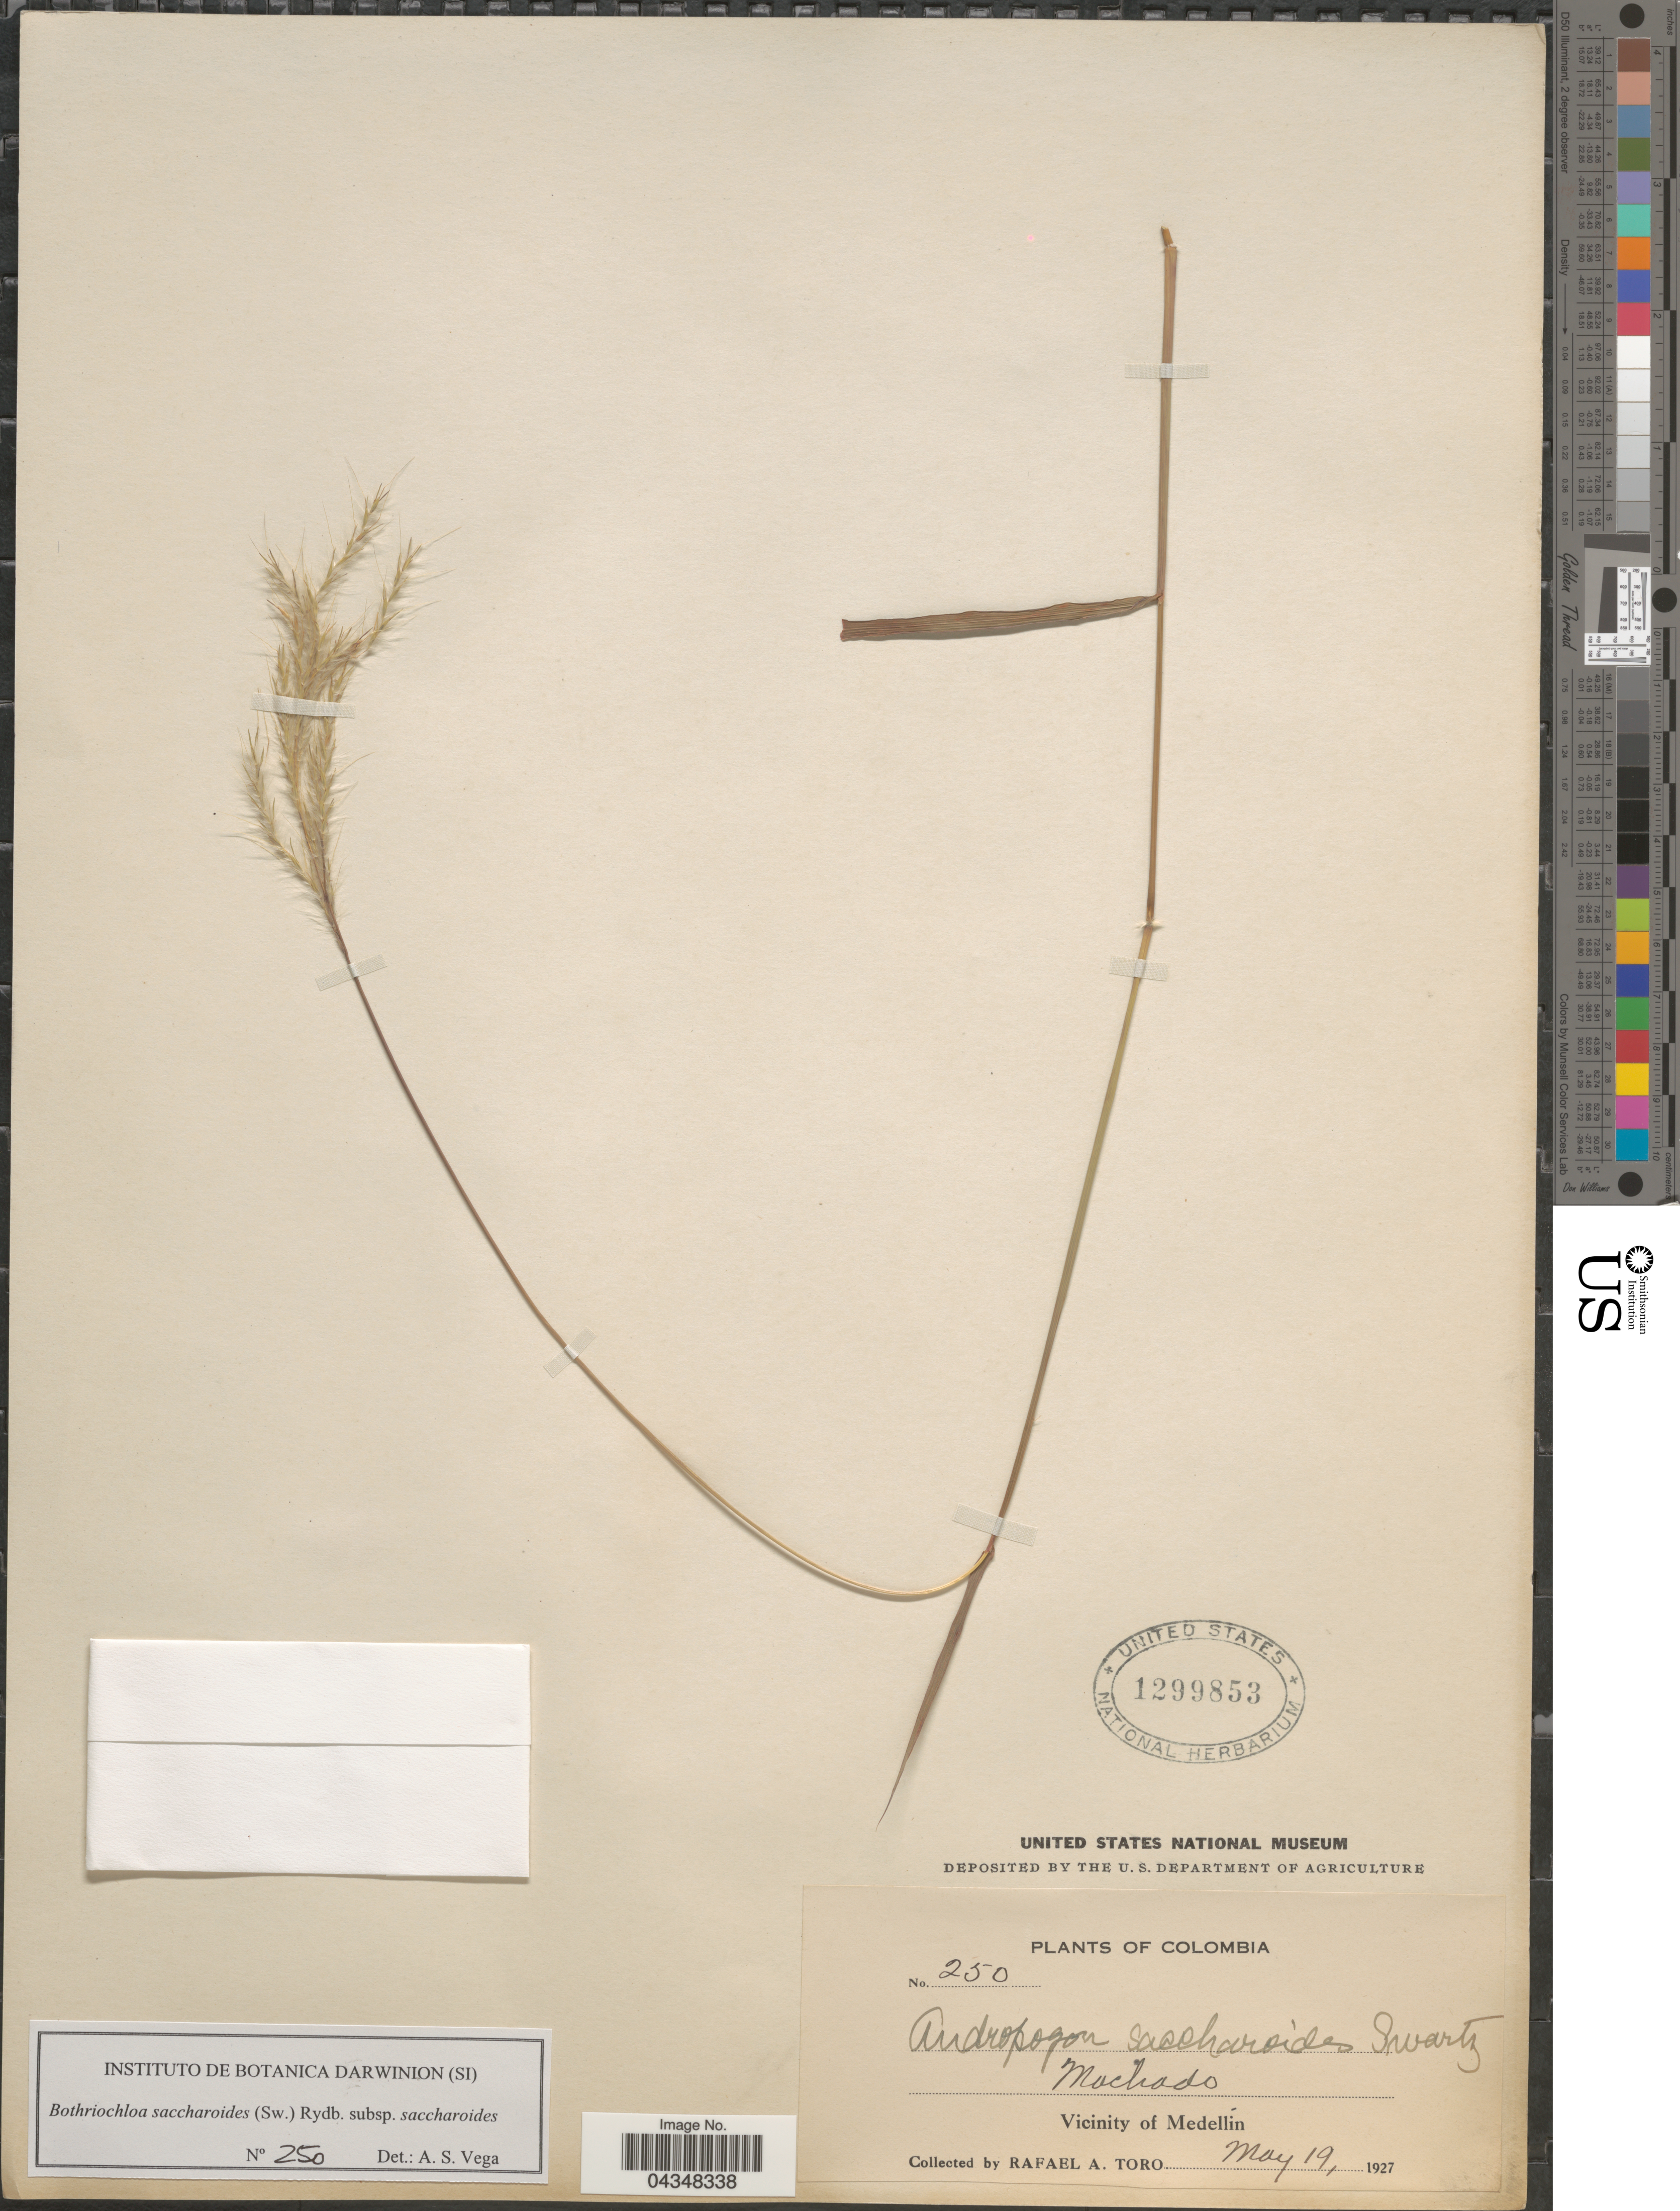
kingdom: Plantae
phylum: Tracheophyta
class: Liliopsida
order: Poales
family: Poaceae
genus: Bothriochloa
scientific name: Bothriochloa saccharoides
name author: (Sw.) Rydb.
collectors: R. A. Toro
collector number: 250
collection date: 1927-05-19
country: Colombia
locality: Mochado. Vicinity of Medellín.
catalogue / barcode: US 1299853